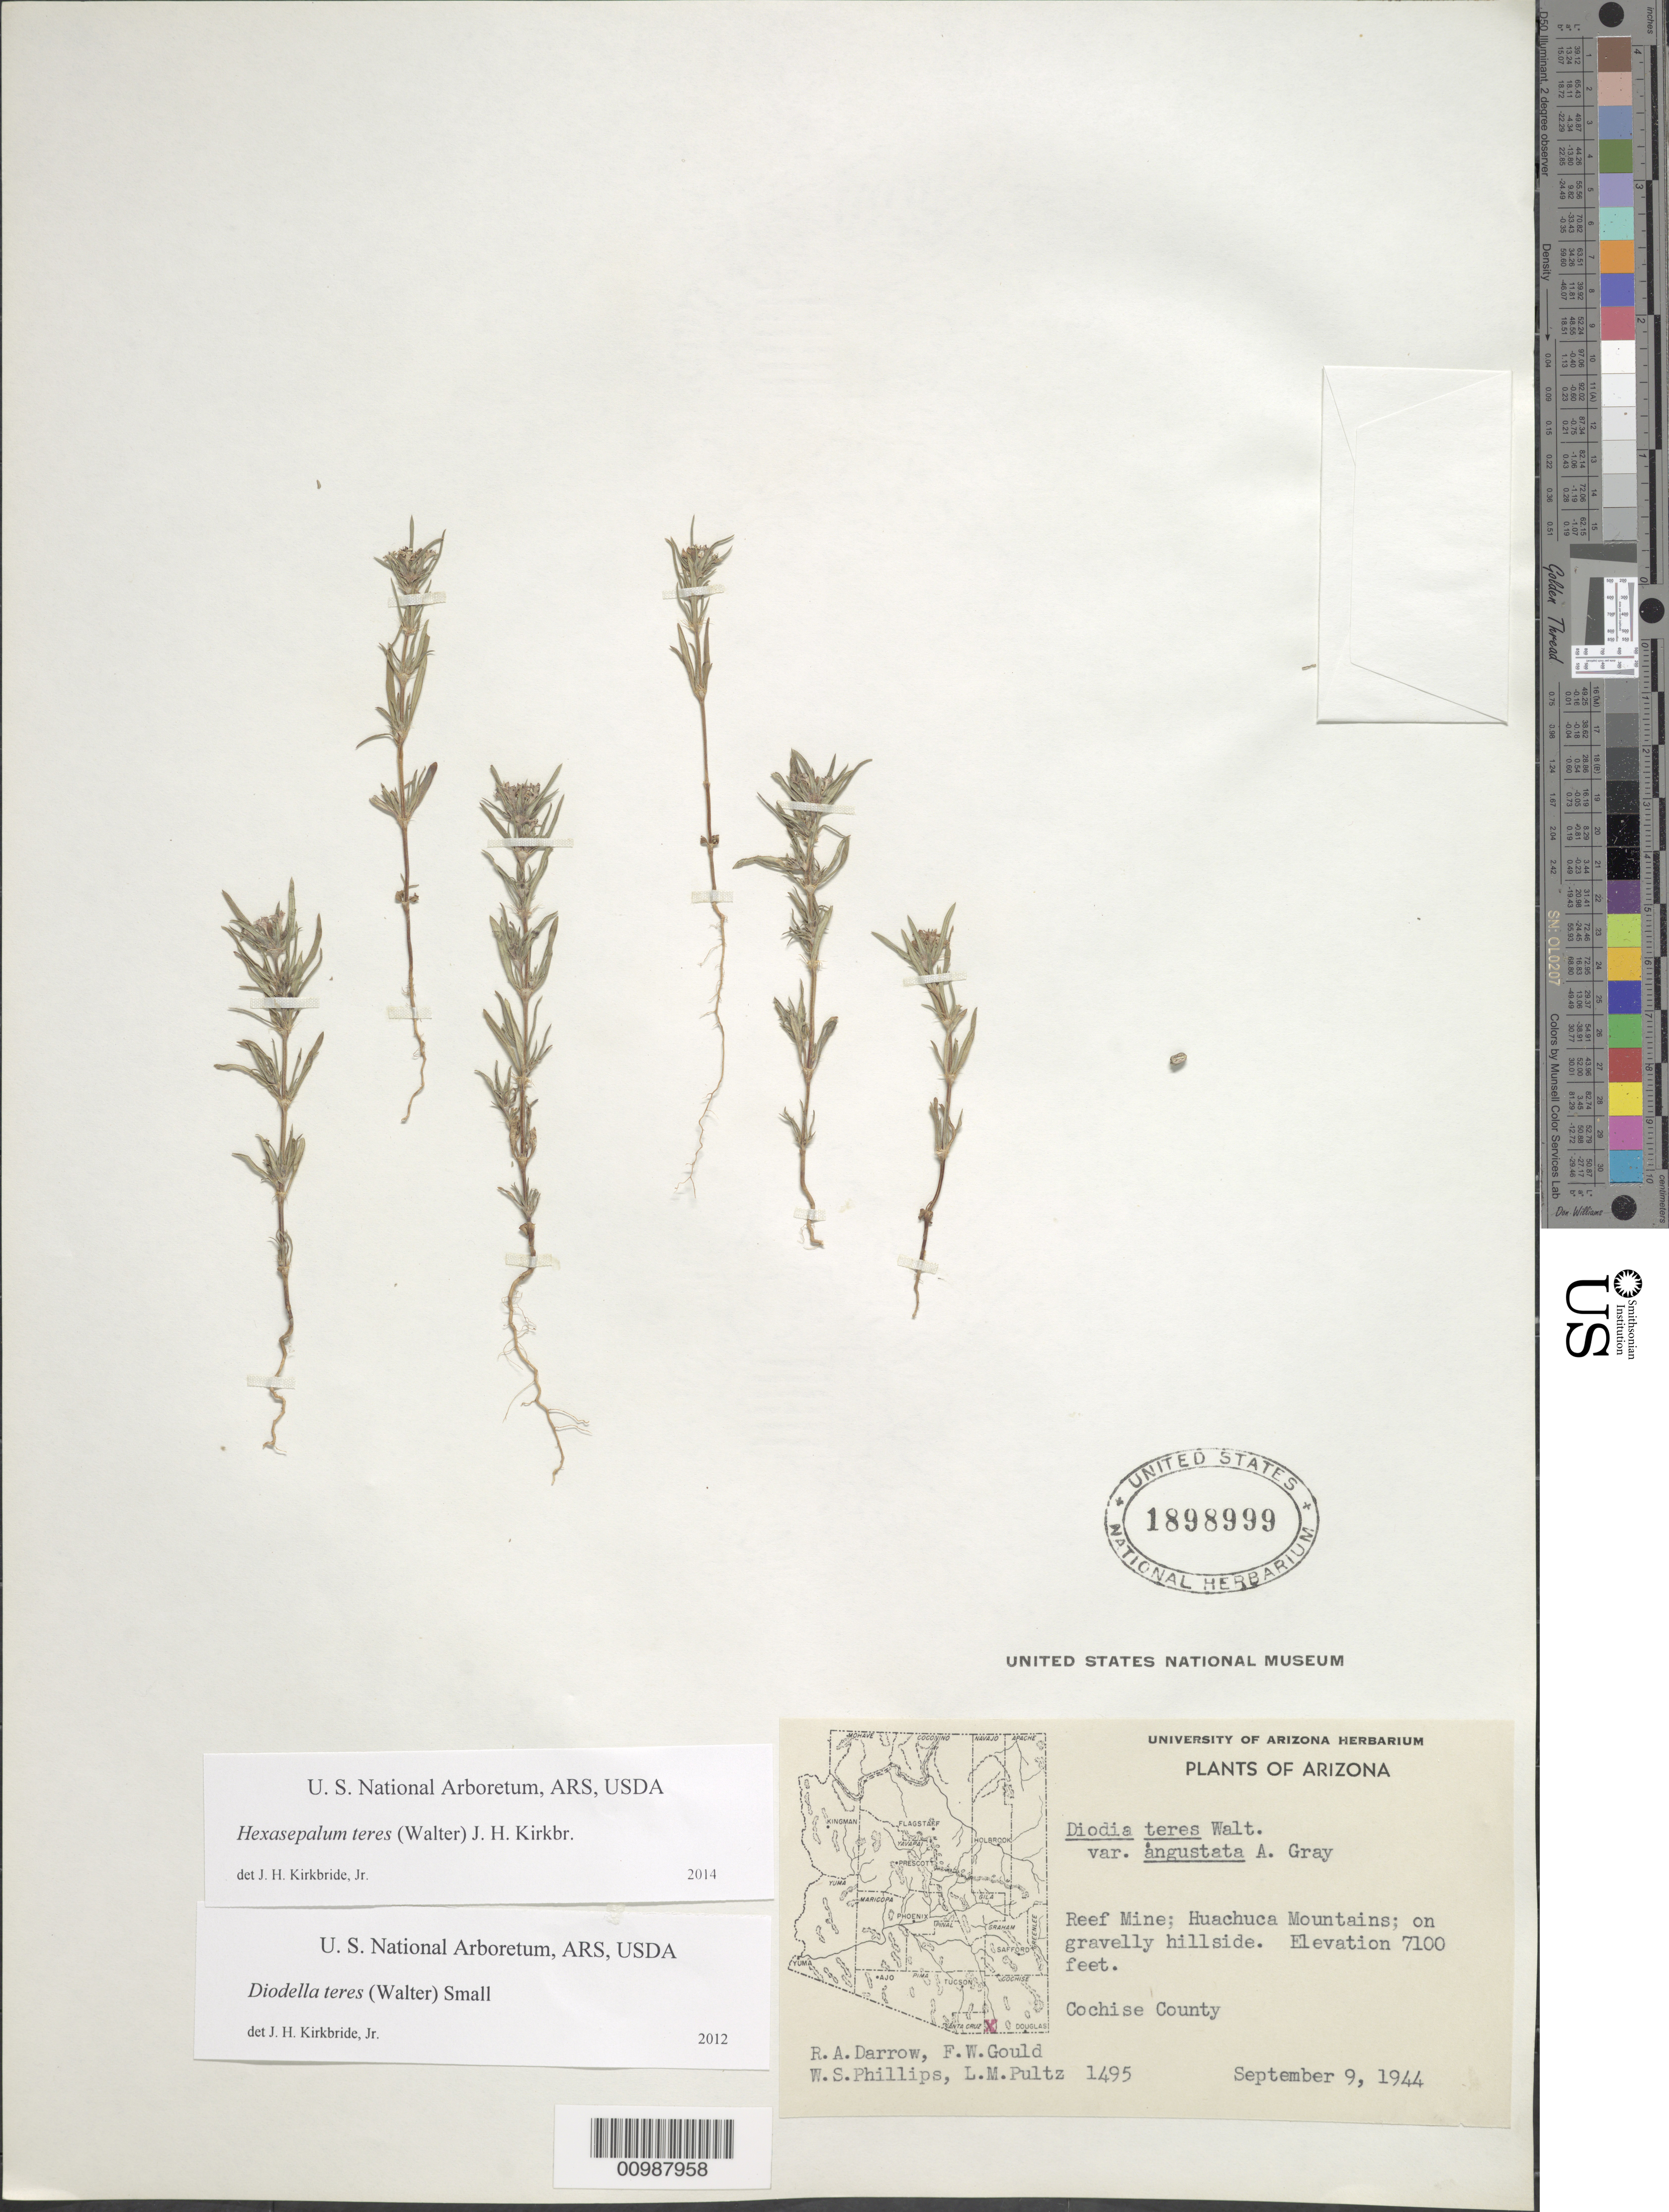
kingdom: Plantae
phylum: Tracheophyta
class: Magnoliopsida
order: Gentianales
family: Rubiaceae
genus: Diodia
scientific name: Diodia teres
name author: Walter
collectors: R. A. Darrow, F. W. Gould, W. S. Phillips & L. Pultz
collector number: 1495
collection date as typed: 09 Sep 1944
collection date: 1944-09-09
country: United States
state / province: Arizona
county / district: Cochise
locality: Reef Mine; Huachuca Mountains; on gravelly hillside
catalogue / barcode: US 1898999